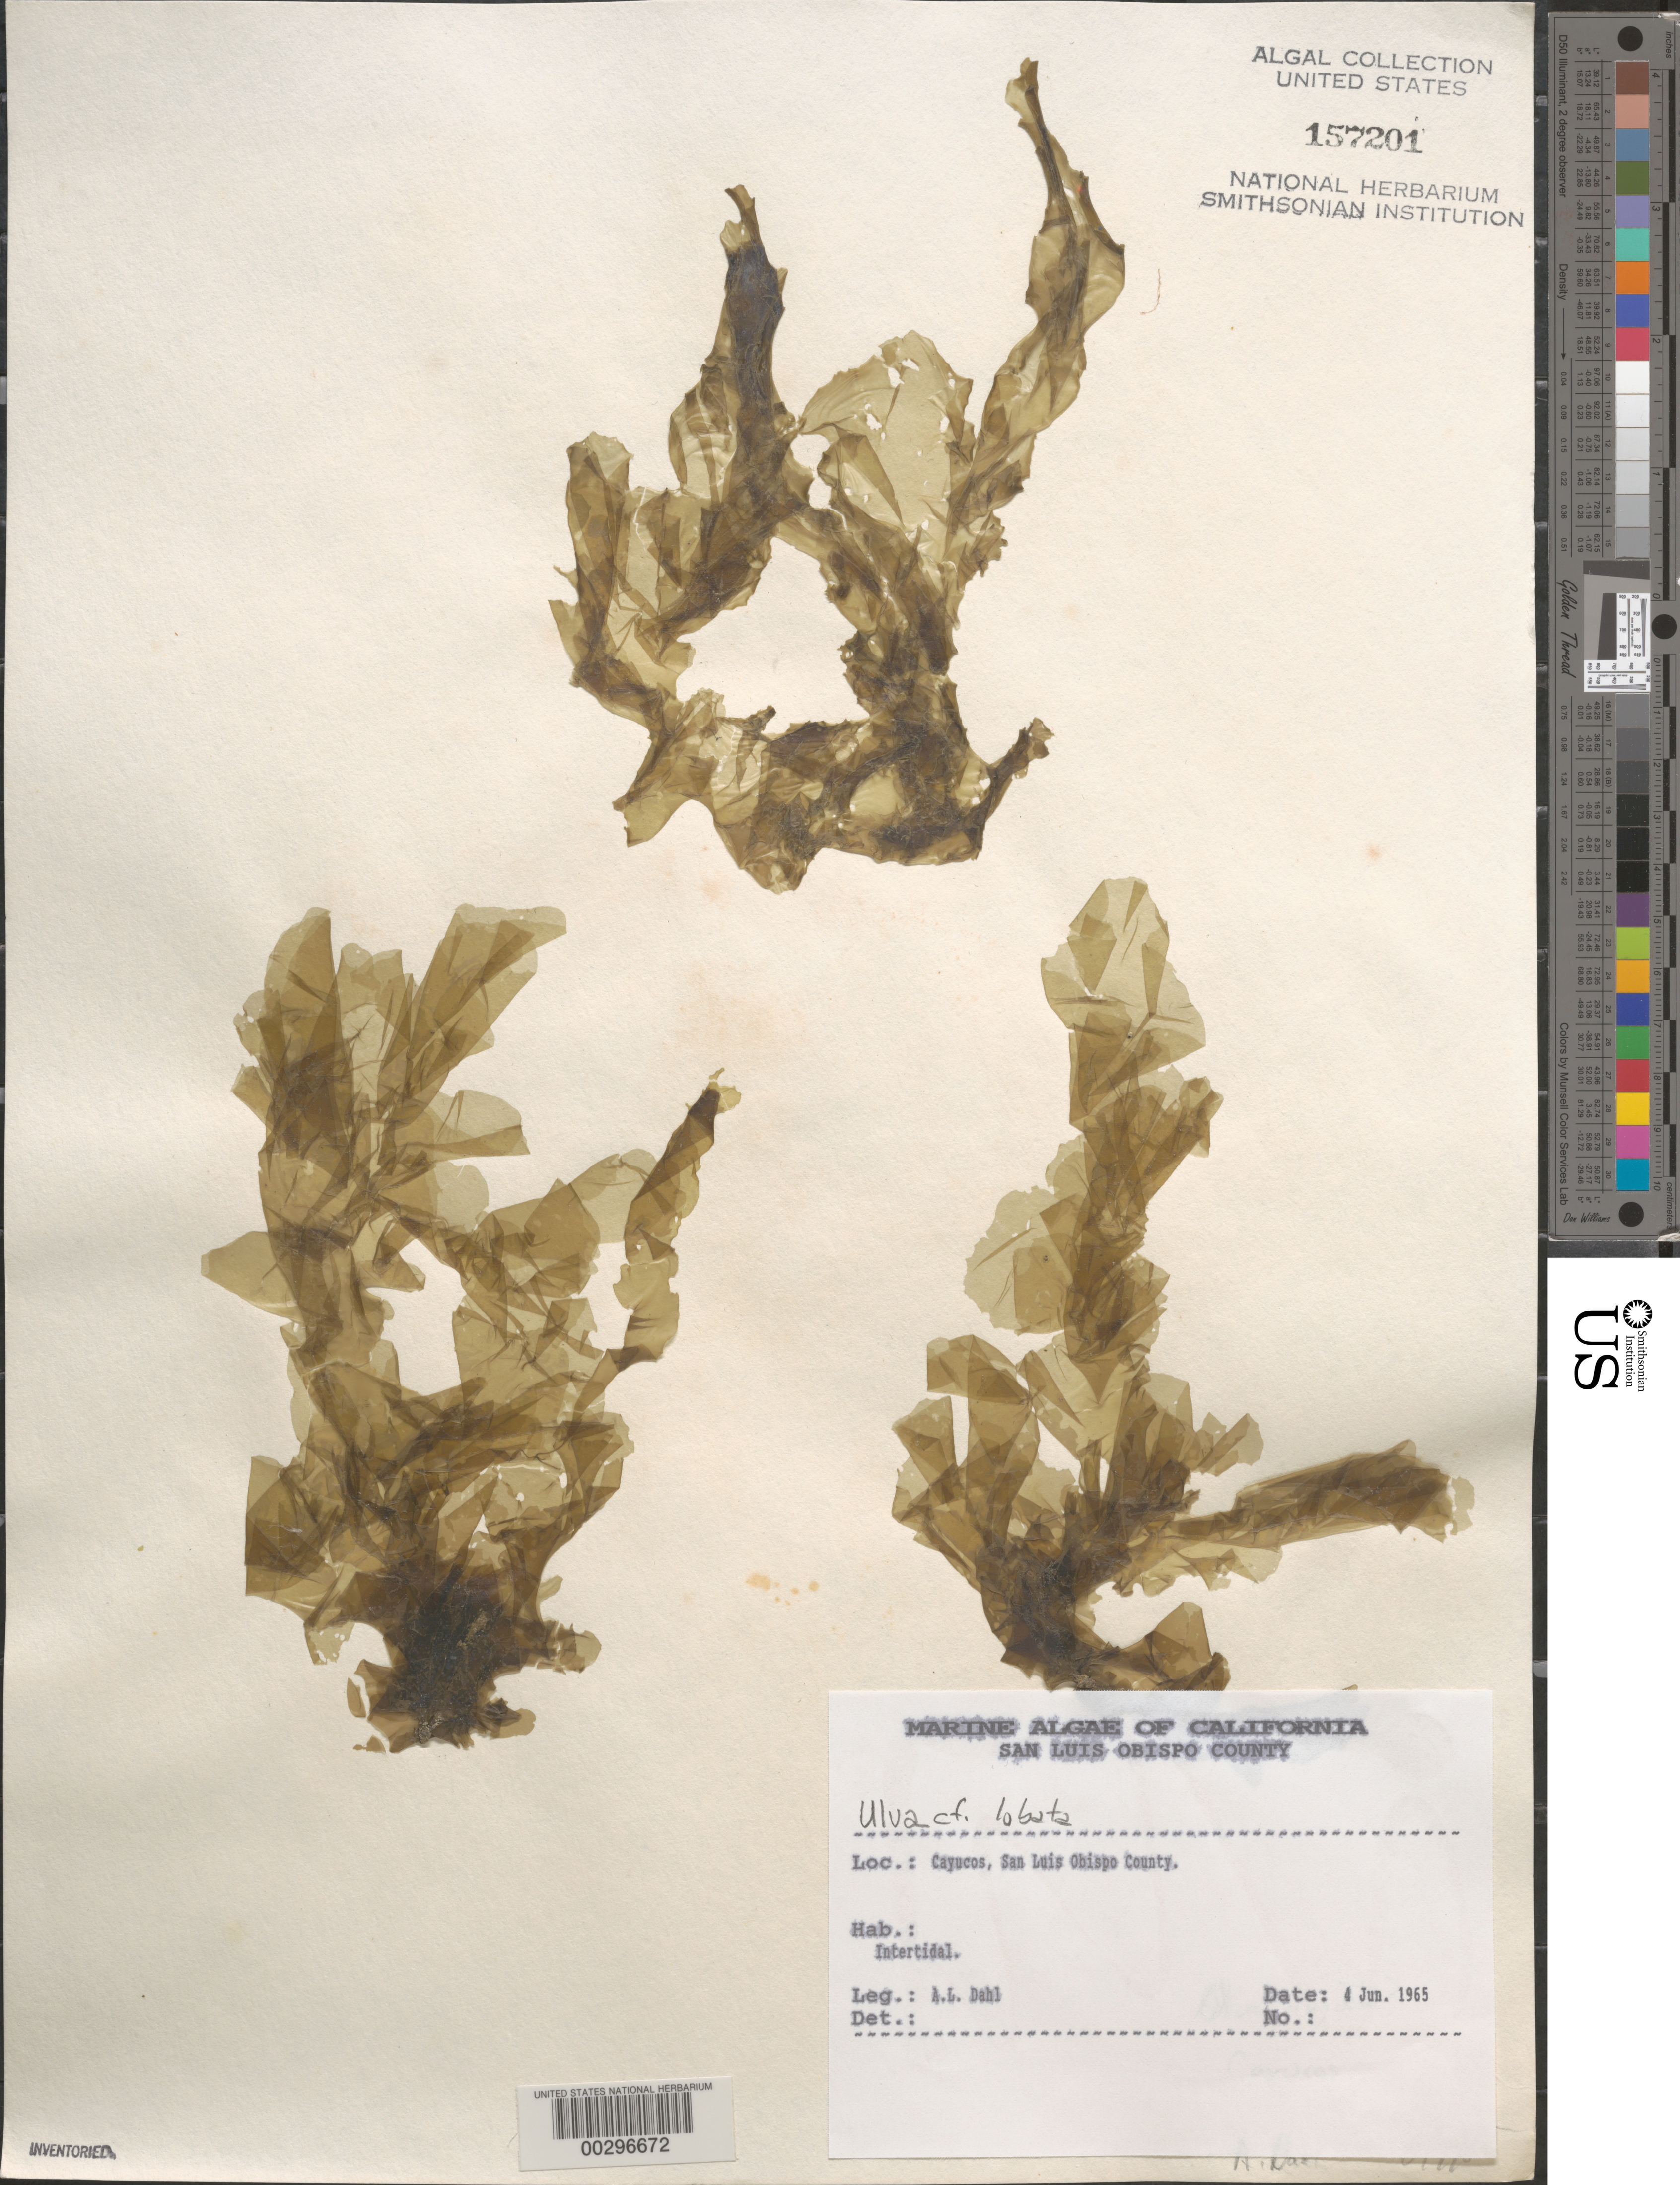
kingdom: Plantae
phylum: Chlorophyta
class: Ulvophyceae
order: Ulvales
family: Ulvaceae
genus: Ulva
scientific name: Ulva lactuca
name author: L.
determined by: Algae name updating Project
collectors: A. Dahl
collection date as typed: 04 Jun 1965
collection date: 1965-06-04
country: United States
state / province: California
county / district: San Luis Obispo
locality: Cayucos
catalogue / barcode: US 157201